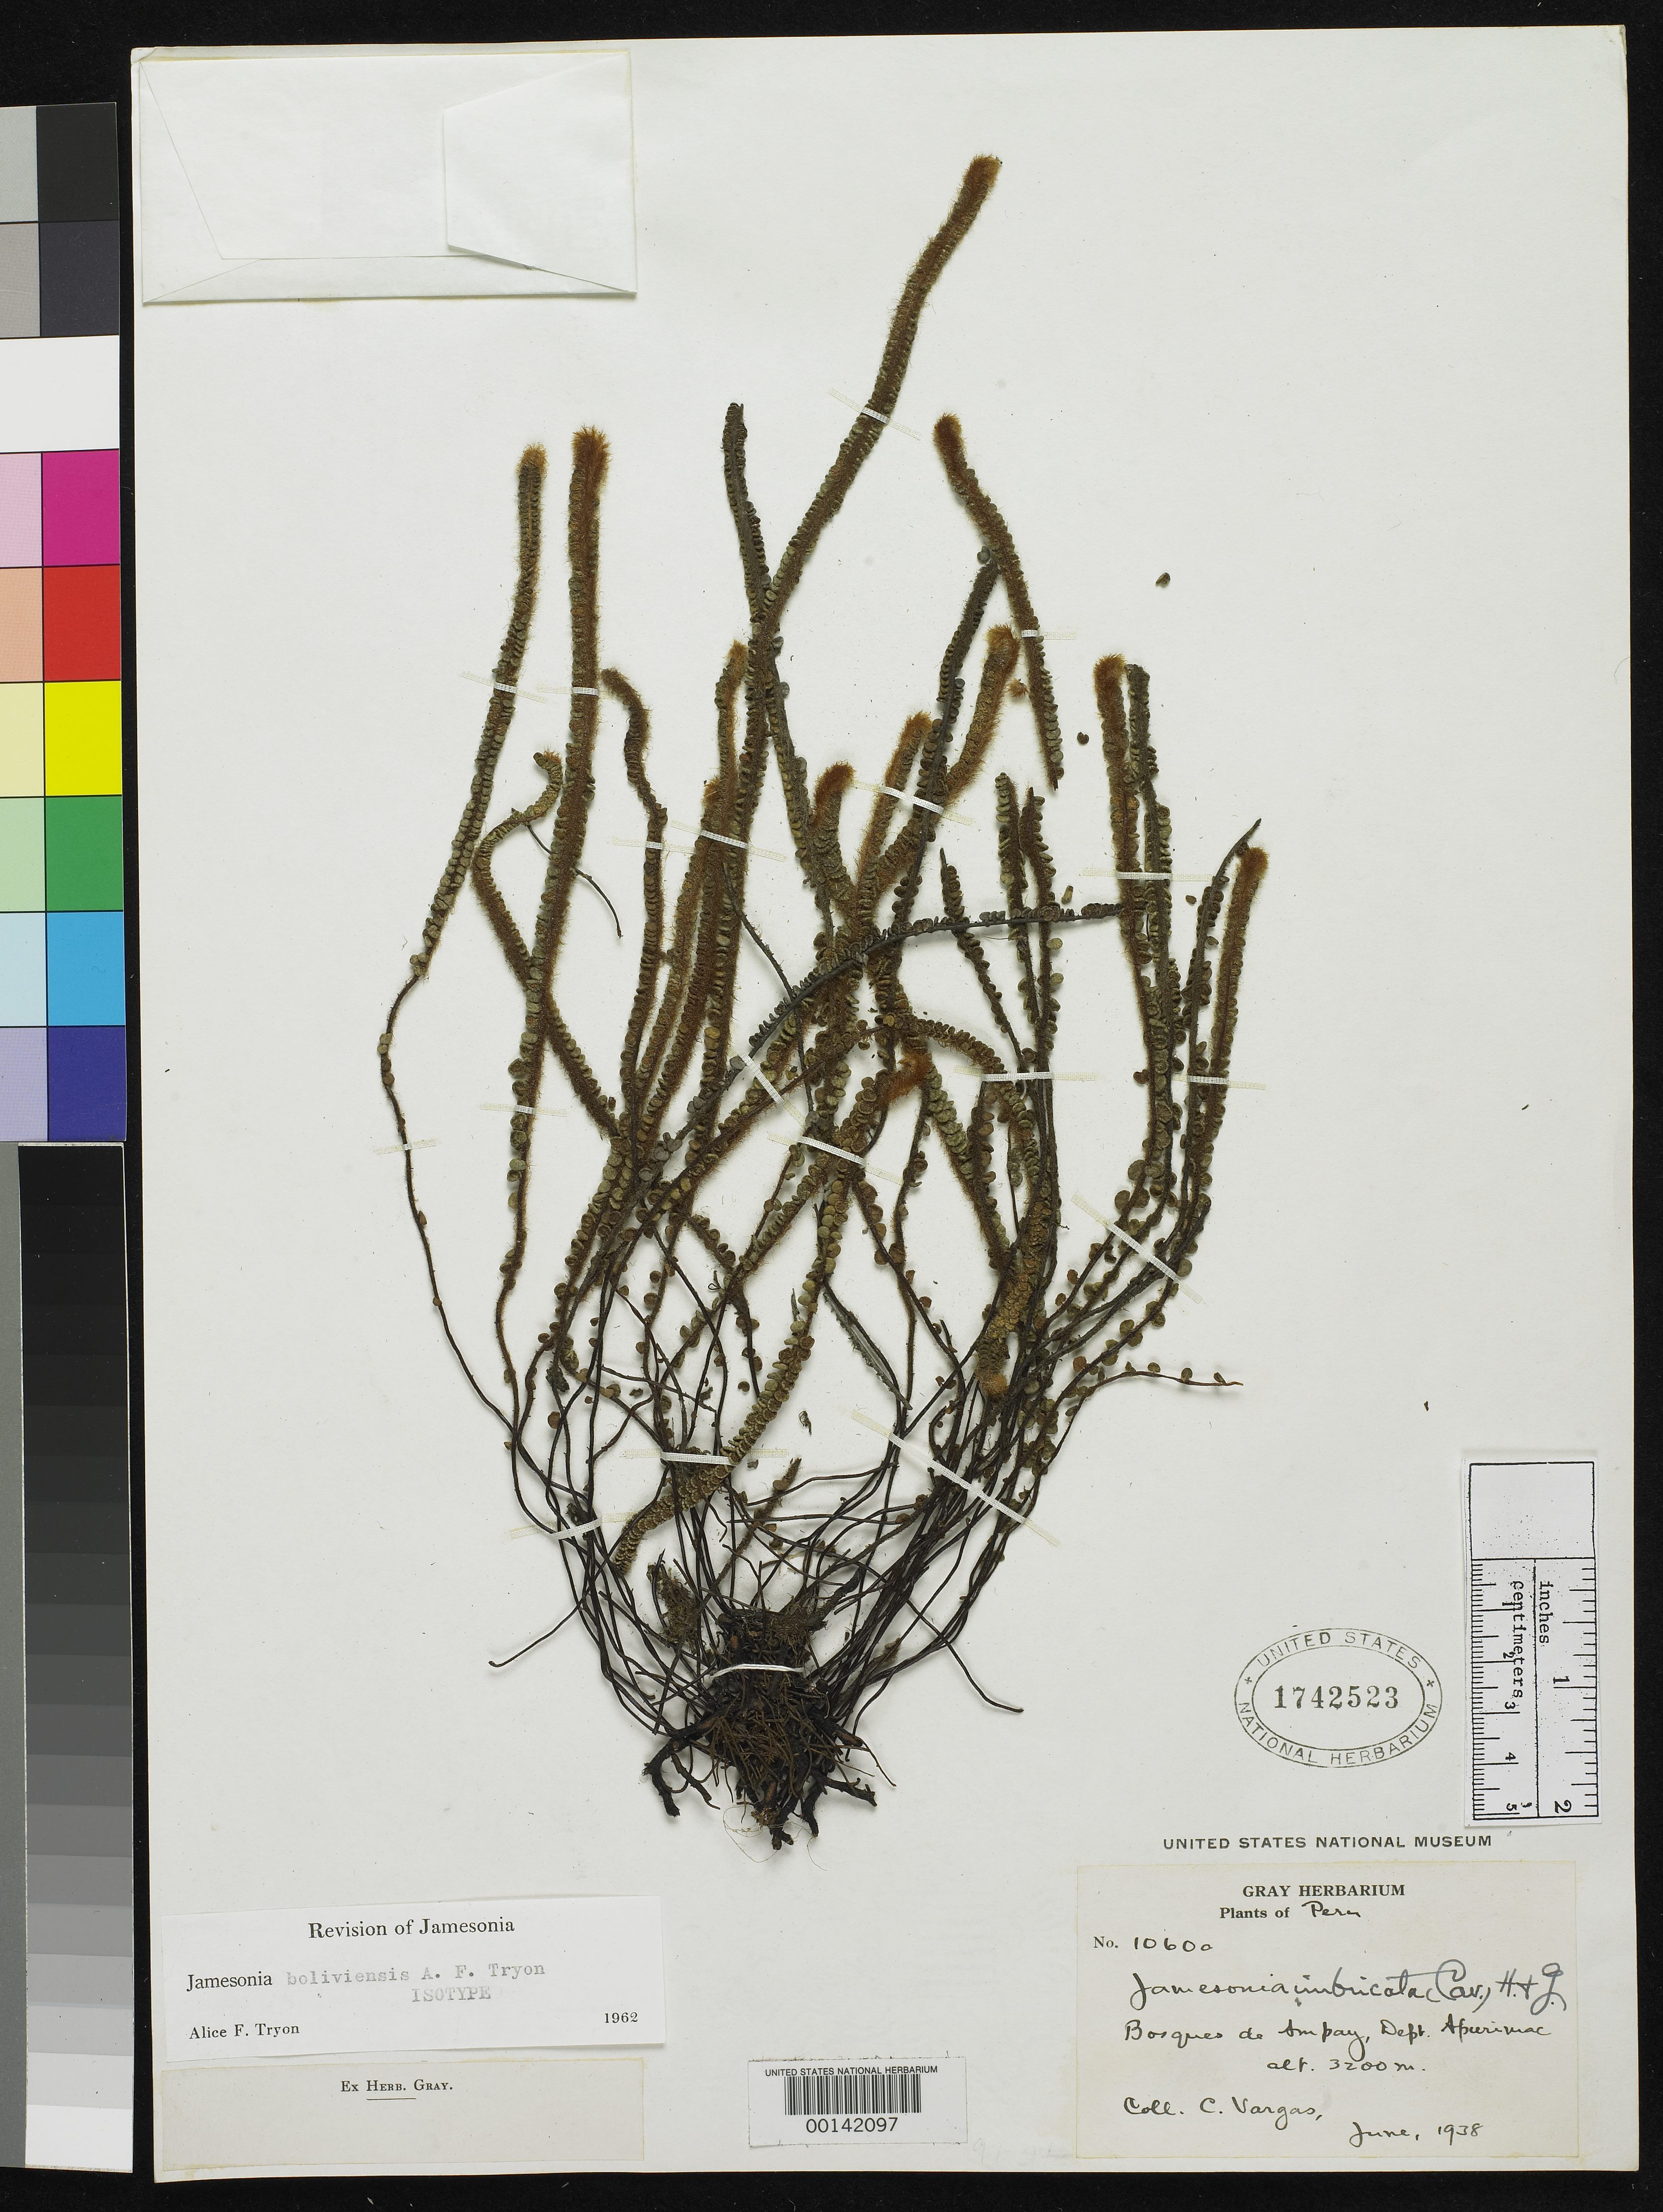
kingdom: Plantae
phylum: Tracheophyta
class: Polypodiopsida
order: Polypodiales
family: Pteridaceae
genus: Jamesonia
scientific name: Jamesonia boliviensis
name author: A.F. Tryon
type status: Isotype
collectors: G. Vargas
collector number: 1060a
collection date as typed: Jun 1938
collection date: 1938-06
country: Peru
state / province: Apurímac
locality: Ampay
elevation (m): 3200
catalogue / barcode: US 1742523